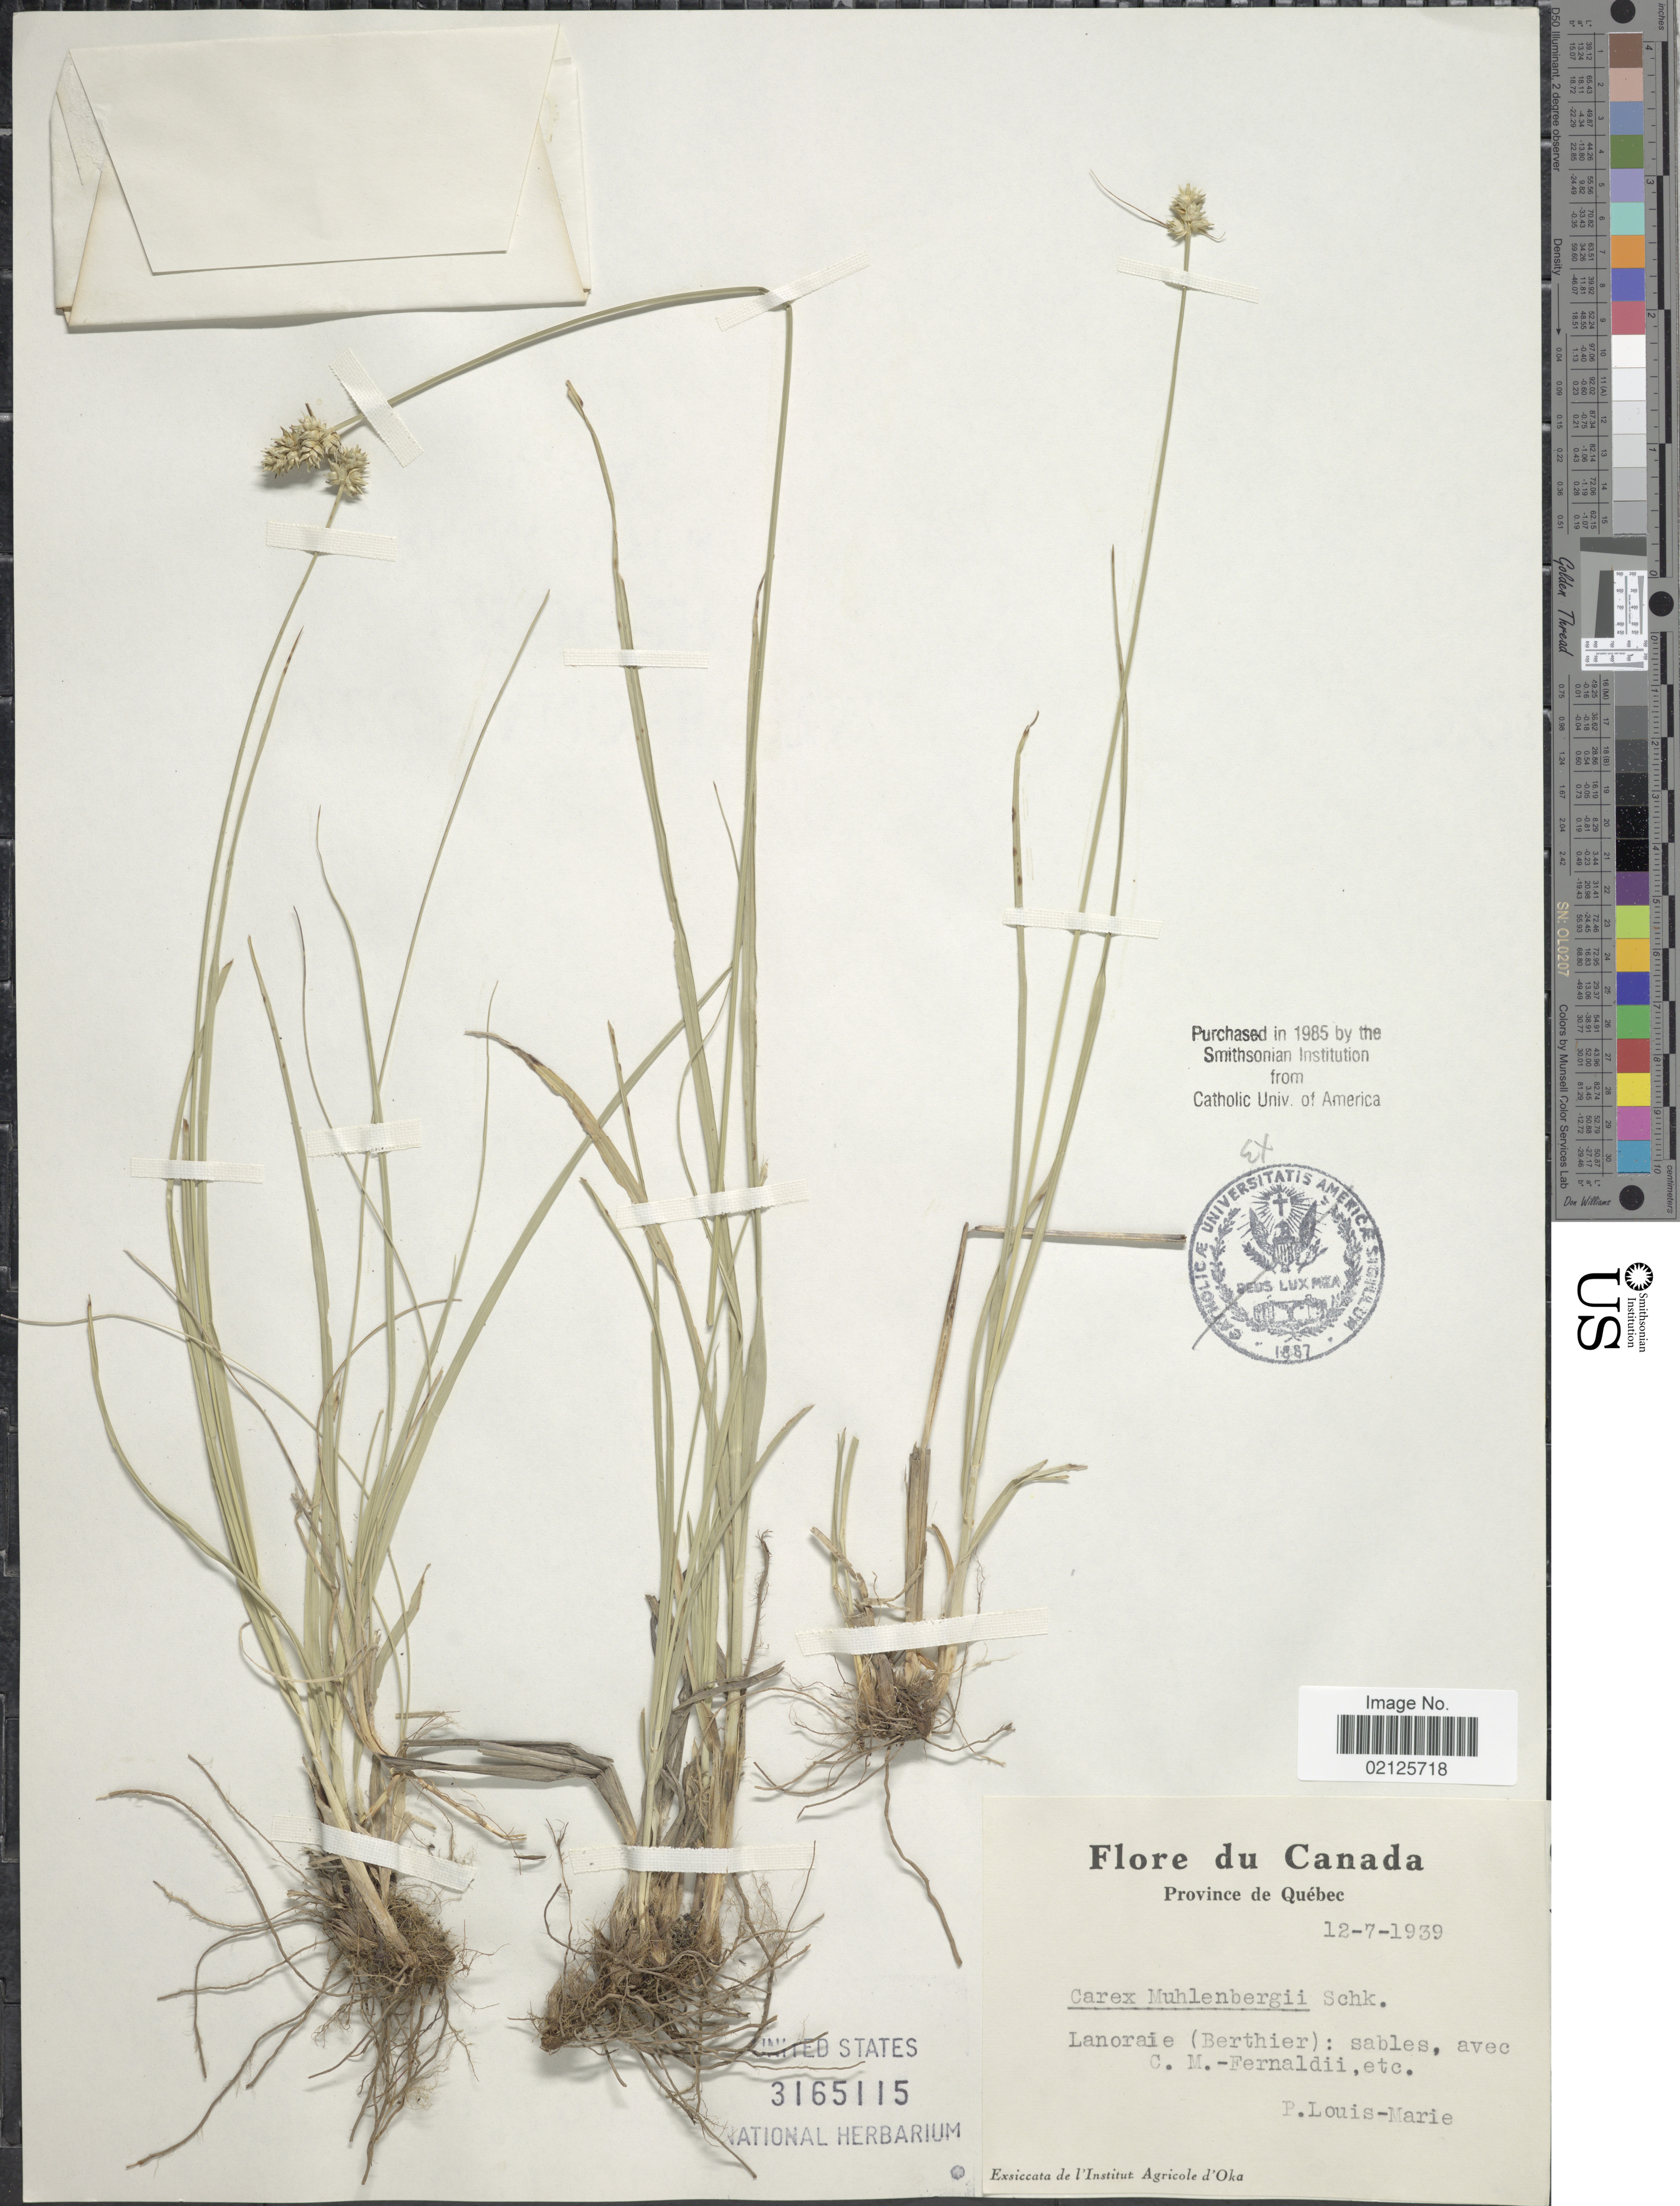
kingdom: Plantae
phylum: Tracheophyta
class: Liliopsida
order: Poales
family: Cyperaceae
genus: Carex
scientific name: Carex muehlenbergii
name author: Willd.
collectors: L.-M. LaLonde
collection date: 1939-07-12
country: Canada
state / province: Quebec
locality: Lanoraie (Berthier): sables, avec C.M- Fernaldii, etc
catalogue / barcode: US 3165115